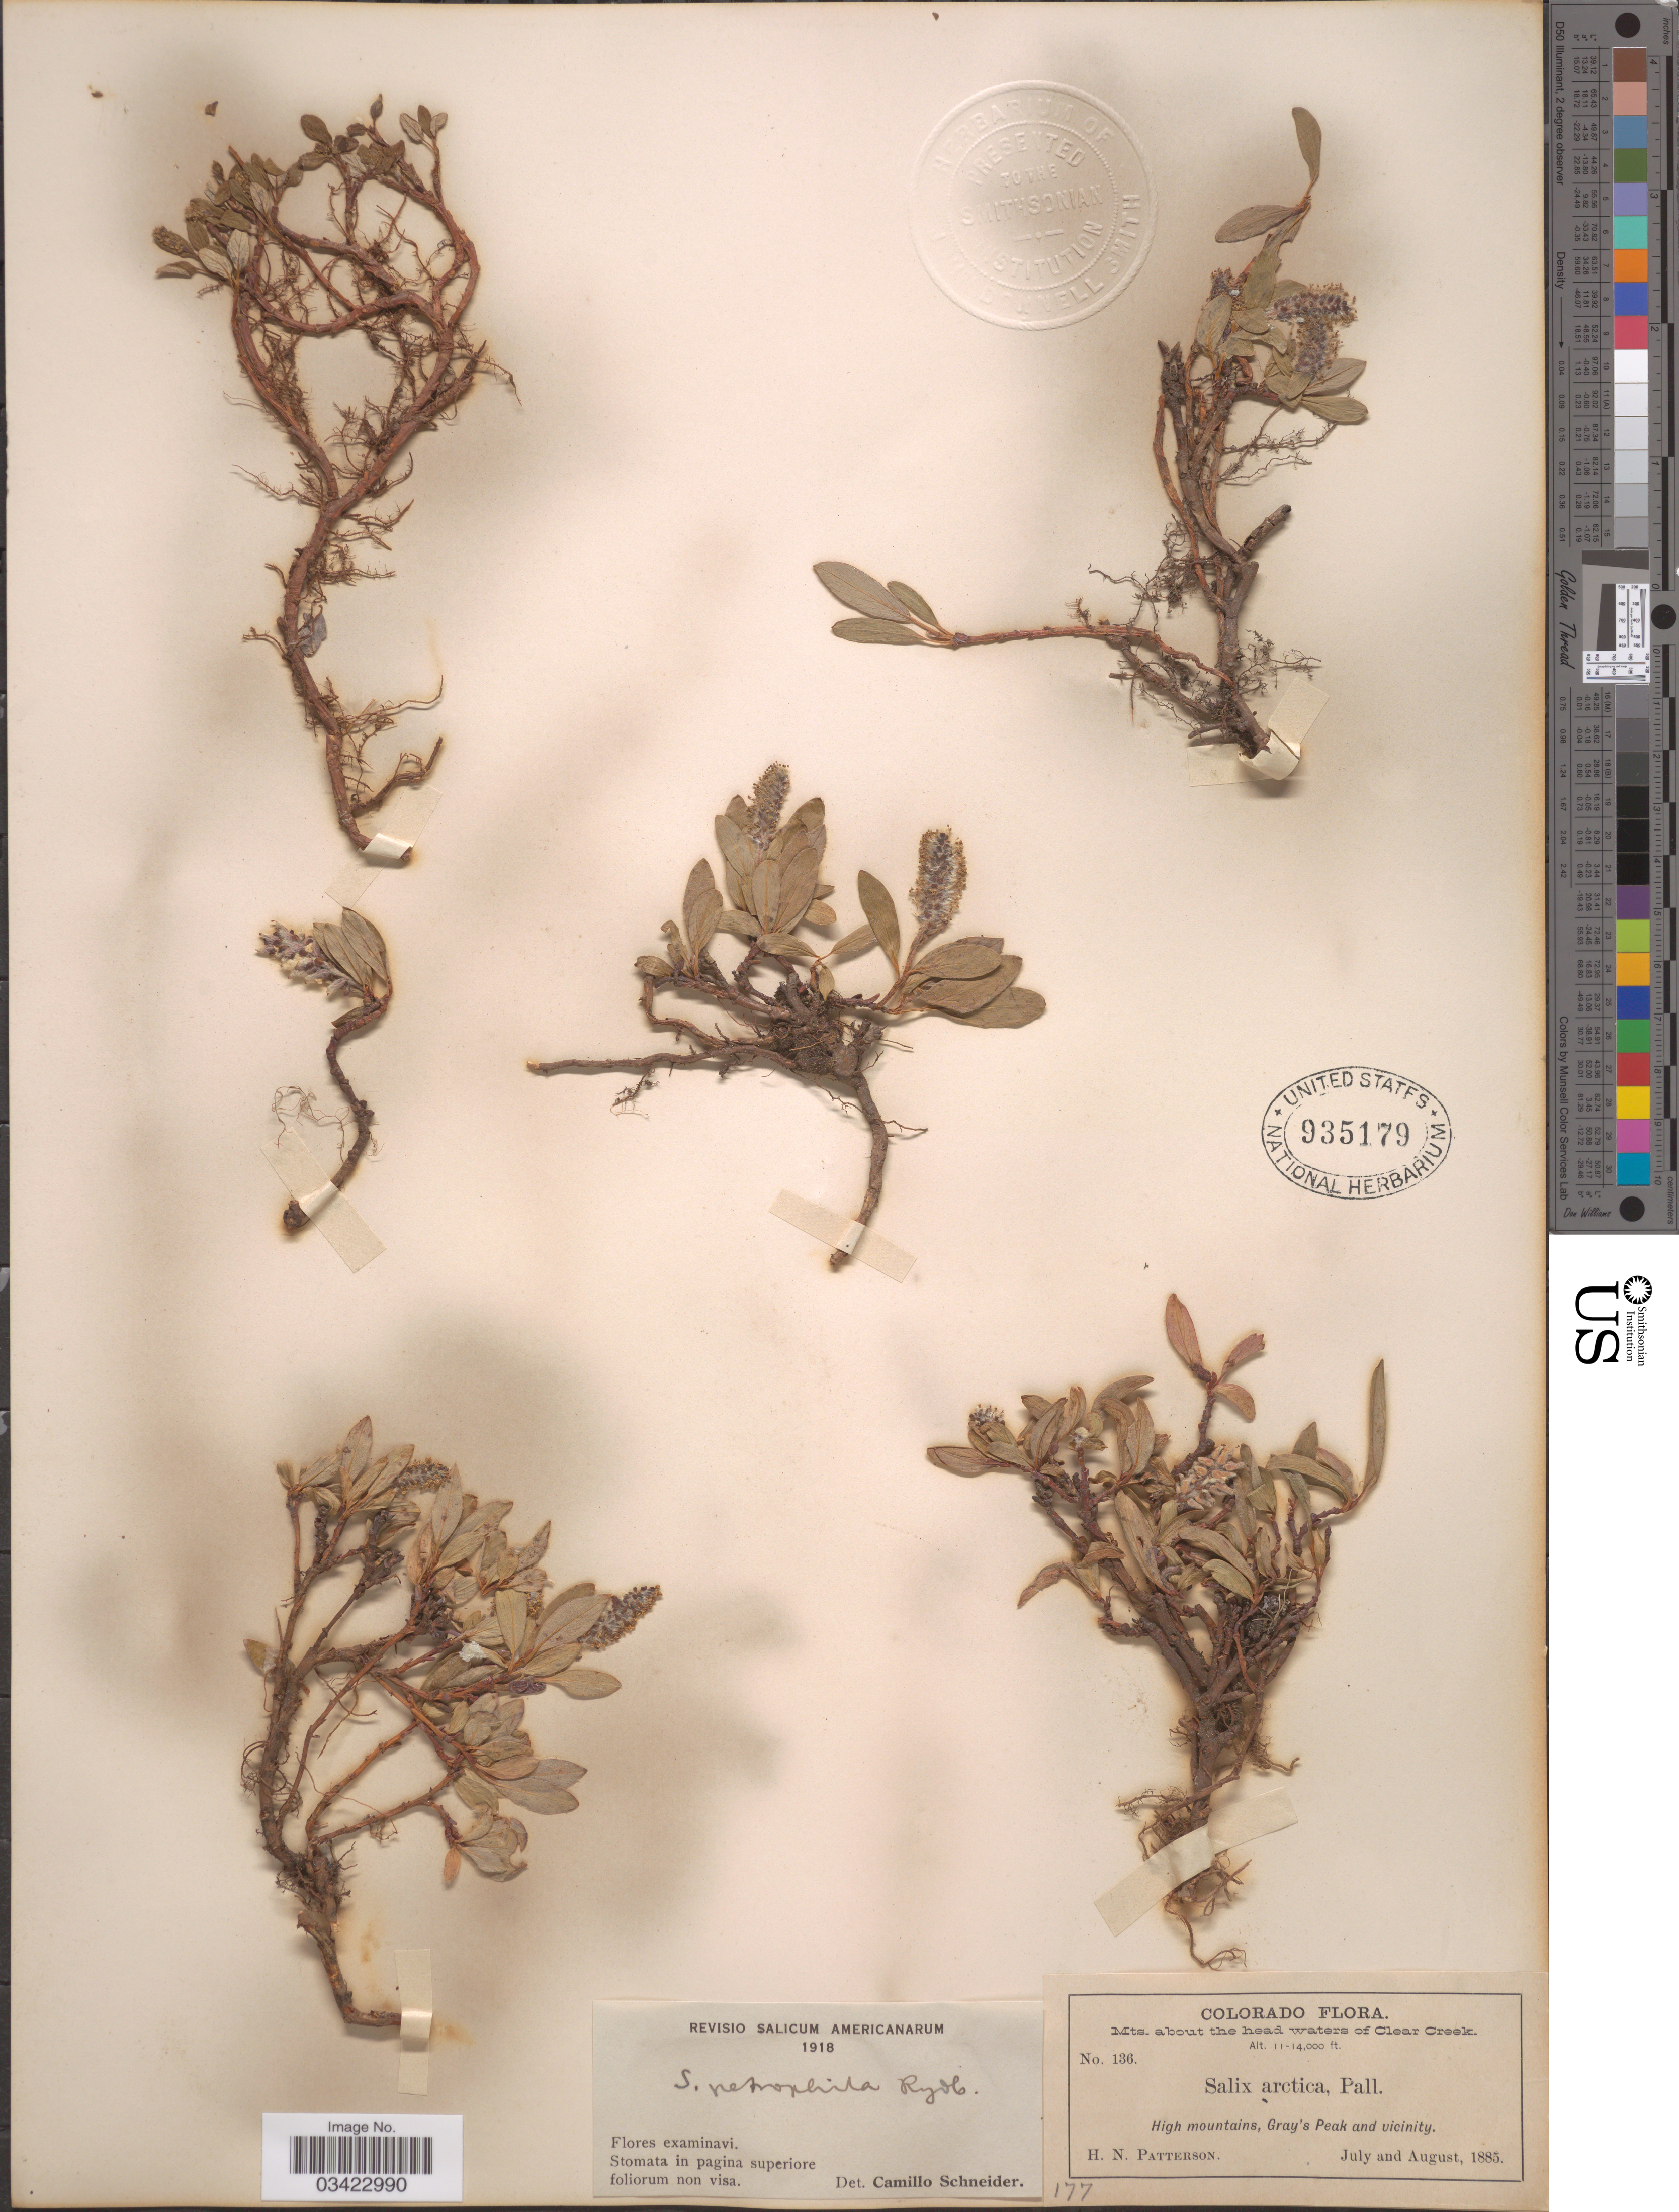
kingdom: Plantae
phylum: Tracheophyta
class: Magnoliopsida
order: Malpighiales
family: Salicaceae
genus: Salix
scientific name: Salix anglorum var. antiplasta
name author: C.K. Schneid.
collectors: H. N. Patterson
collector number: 136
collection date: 1885-07/1885-08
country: United States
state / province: Colorado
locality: Mts. about the head waters of Clear Creek. High mountains, Gray's Peak and vicinity.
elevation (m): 3353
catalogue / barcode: US 935179